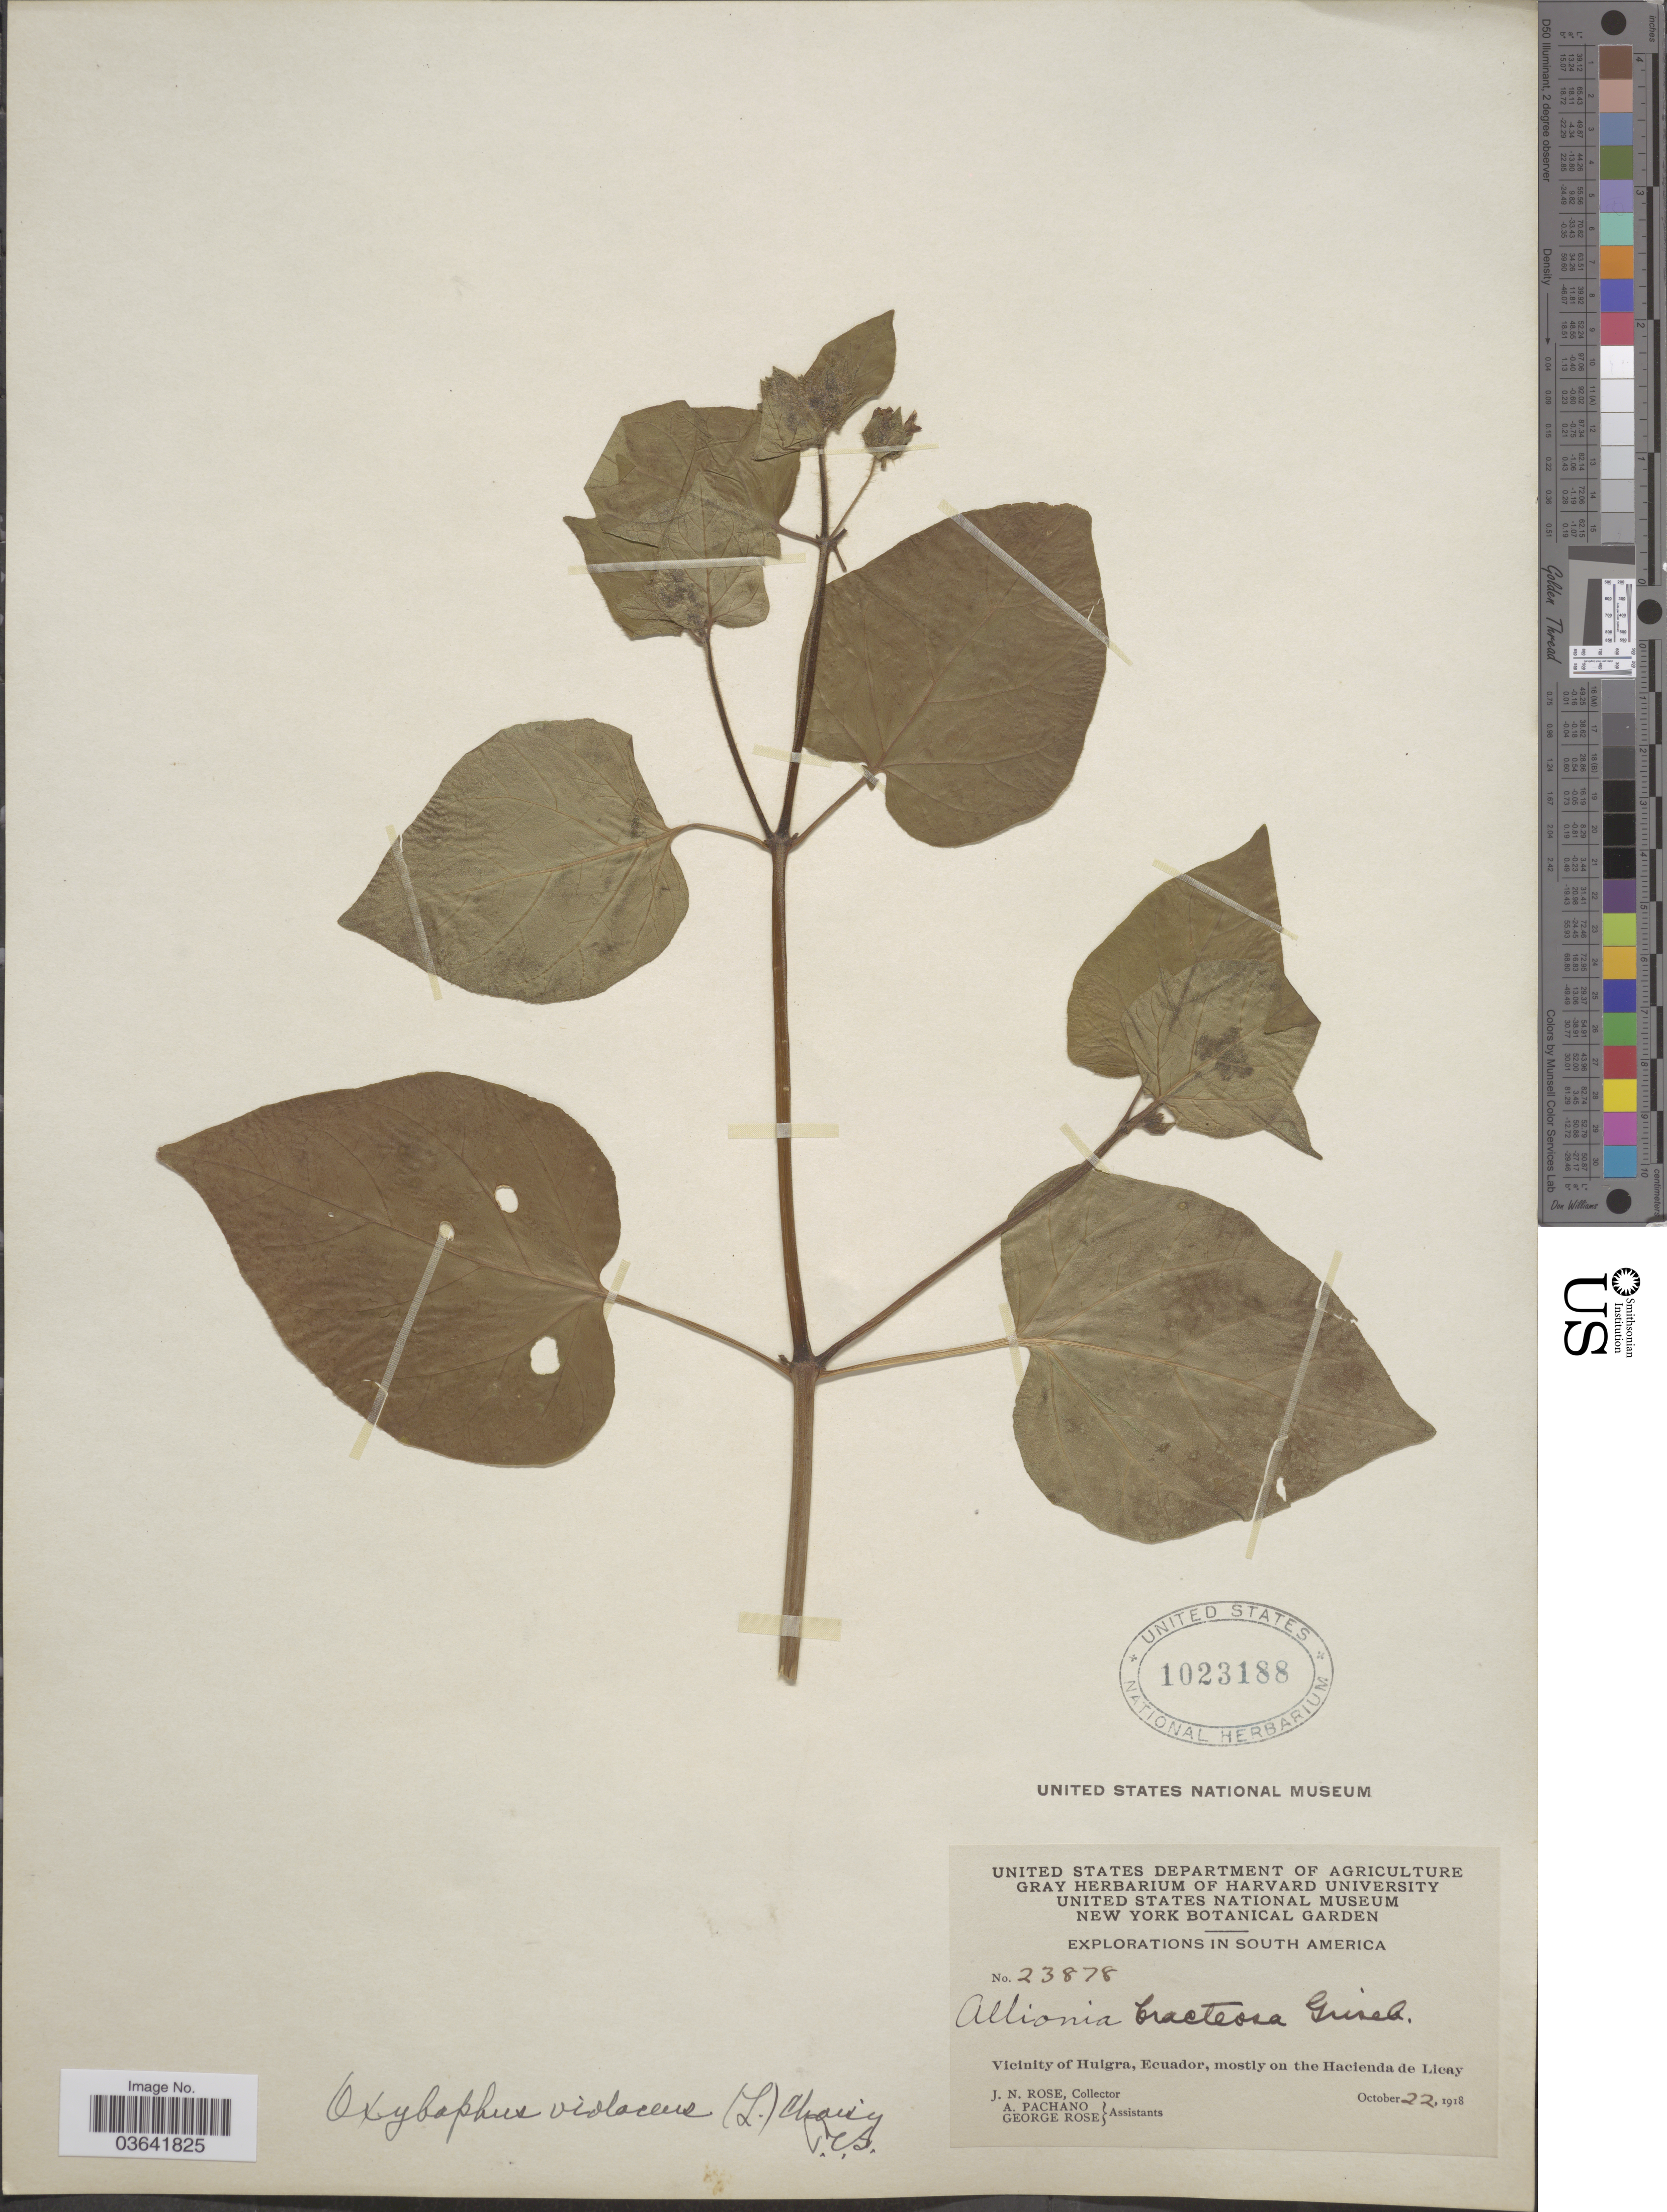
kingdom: Plantae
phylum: Tracheophyta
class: Magnoliopsida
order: Caryophyllales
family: Nyctaginaceae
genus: Mirabilis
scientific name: Mirabilis violacea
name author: (L.) Heimerl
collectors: J. N. Rose, A. Pachano & G. Rose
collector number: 23878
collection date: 1918-10-22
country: Ecuador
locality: Vicinity of Huigra, mostly on the Hacienda de Licay.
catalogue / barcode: US 1023188